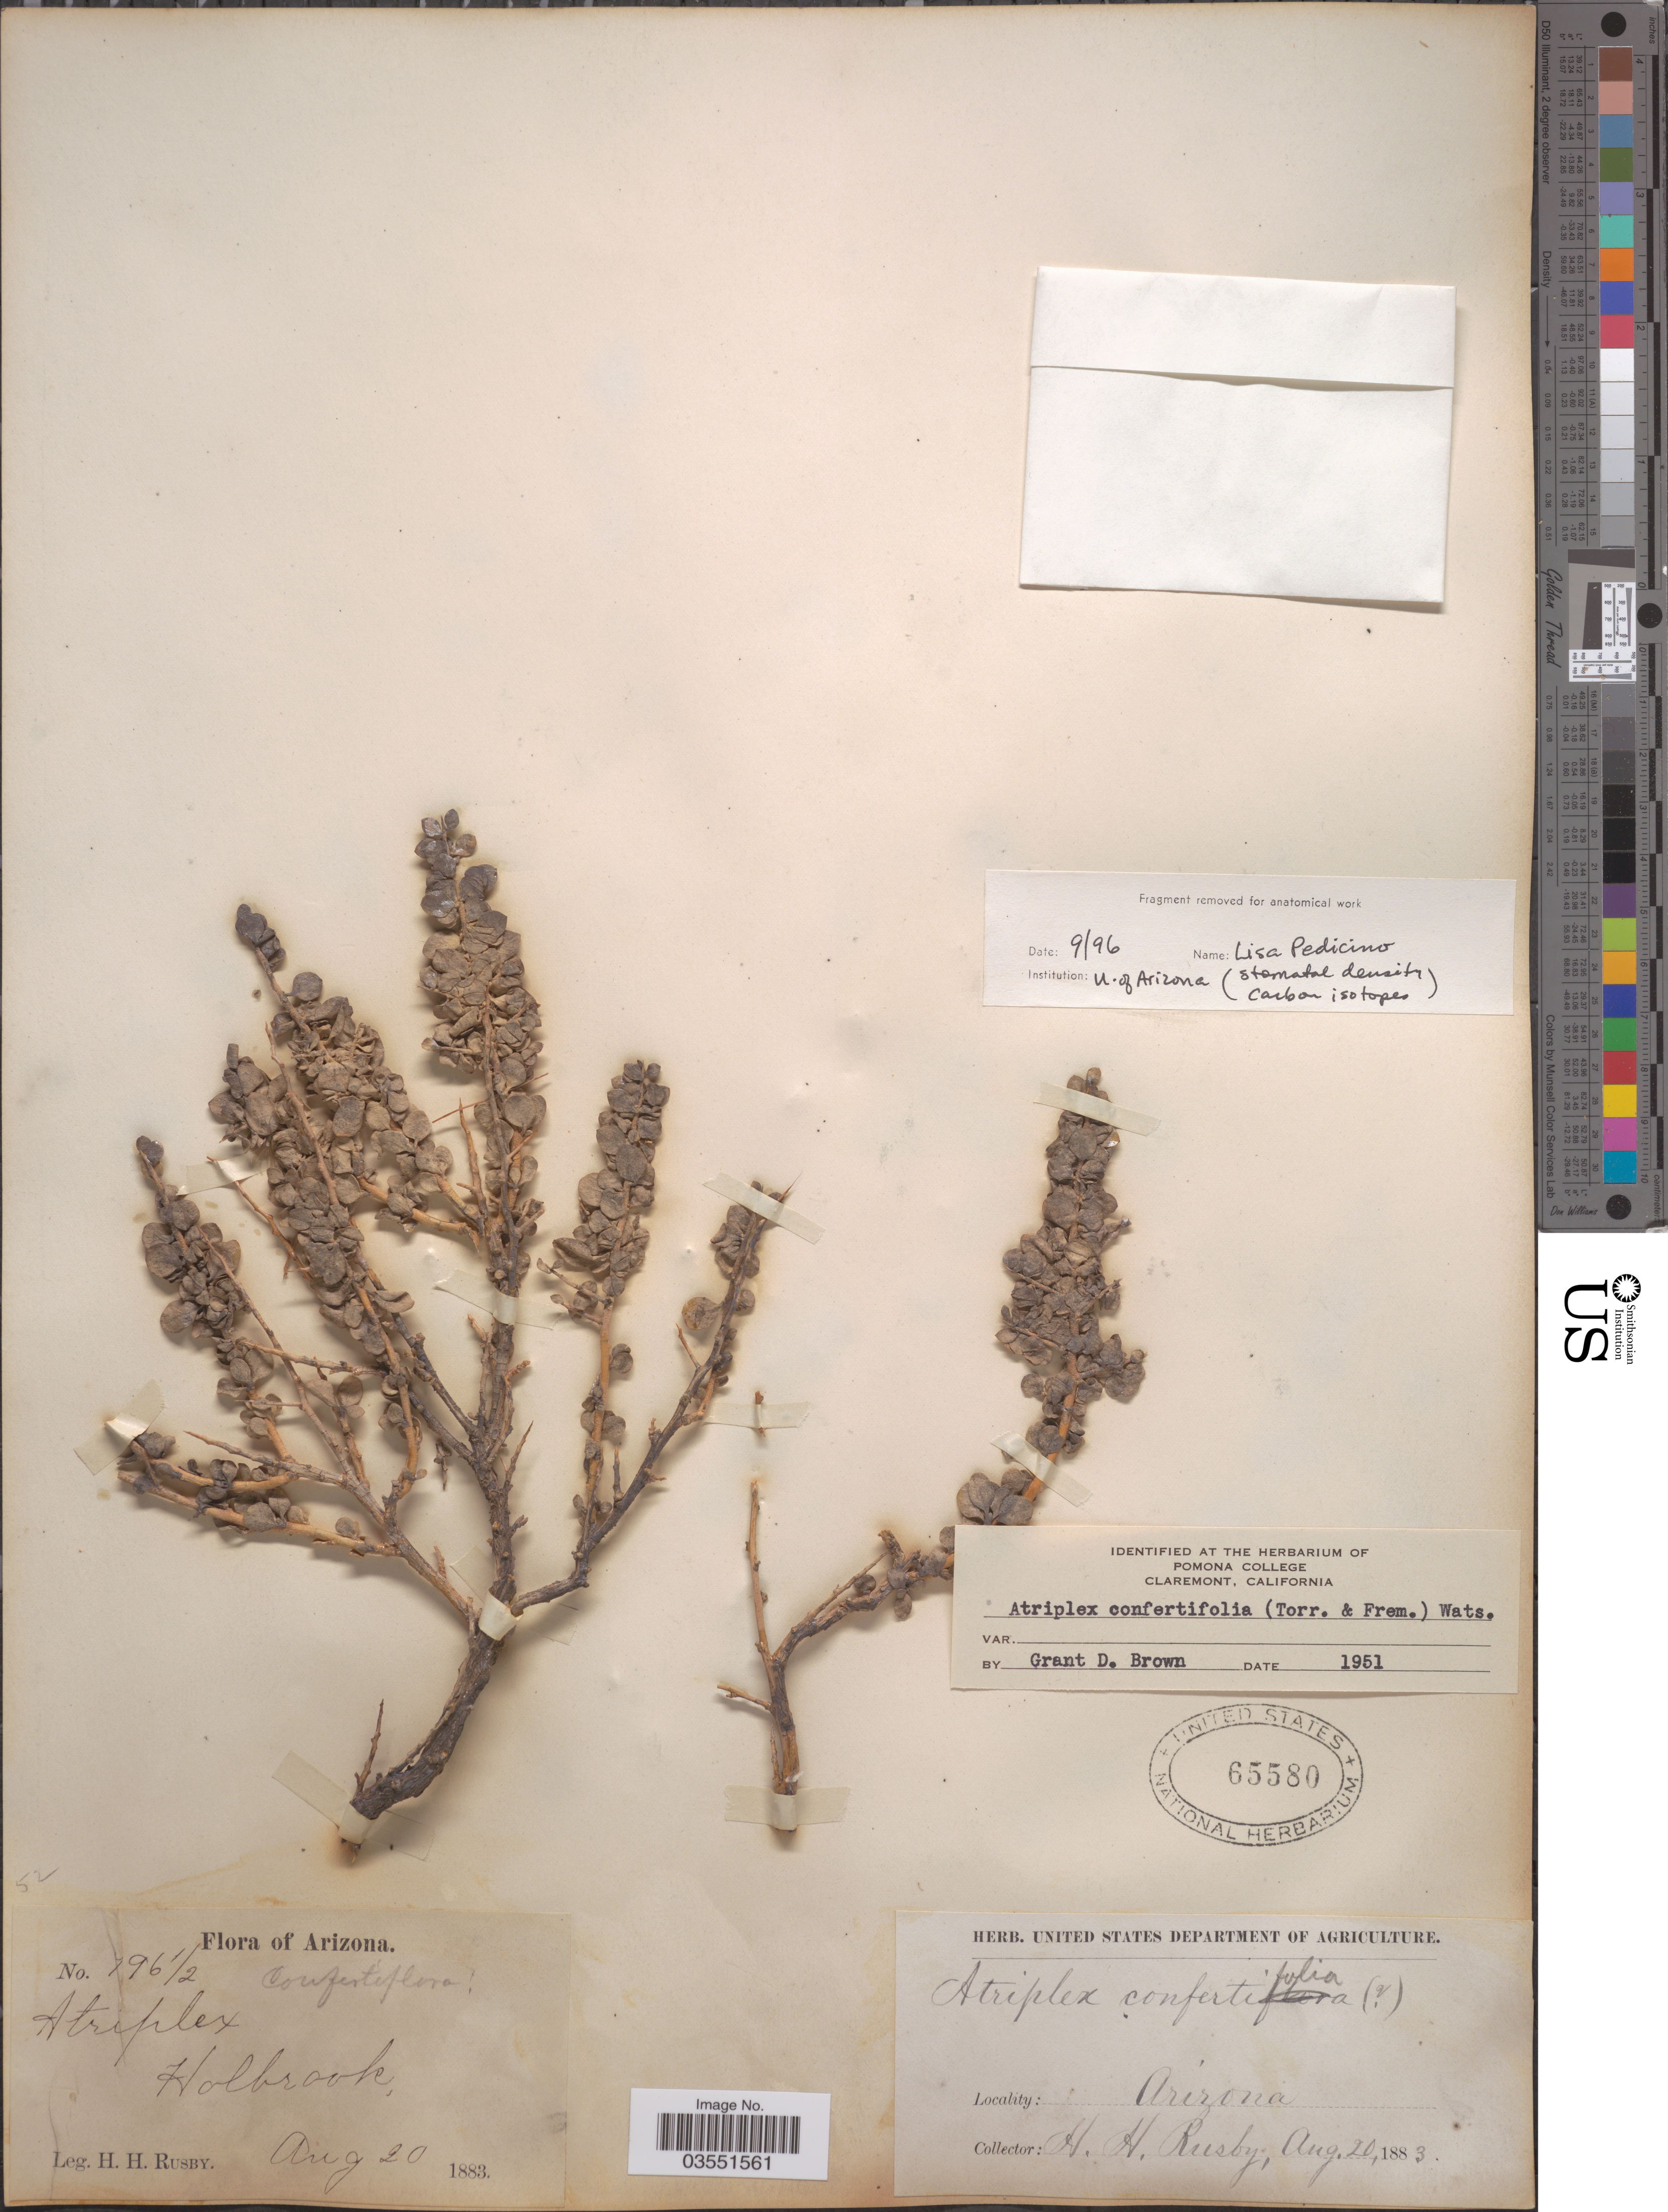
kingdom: Plantae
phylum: Tracheophyta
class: Magnoliopsida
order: Caryophyllales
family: Amaranthaceae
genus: Atriplex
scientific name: Atriplex confertifolia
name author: (Torr. & Frém.) S. Watson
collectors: H. H. Rusby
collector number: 196½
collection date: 1883-08-20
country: United States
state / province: Arizona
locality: Holbrook.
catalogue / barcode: US 65580